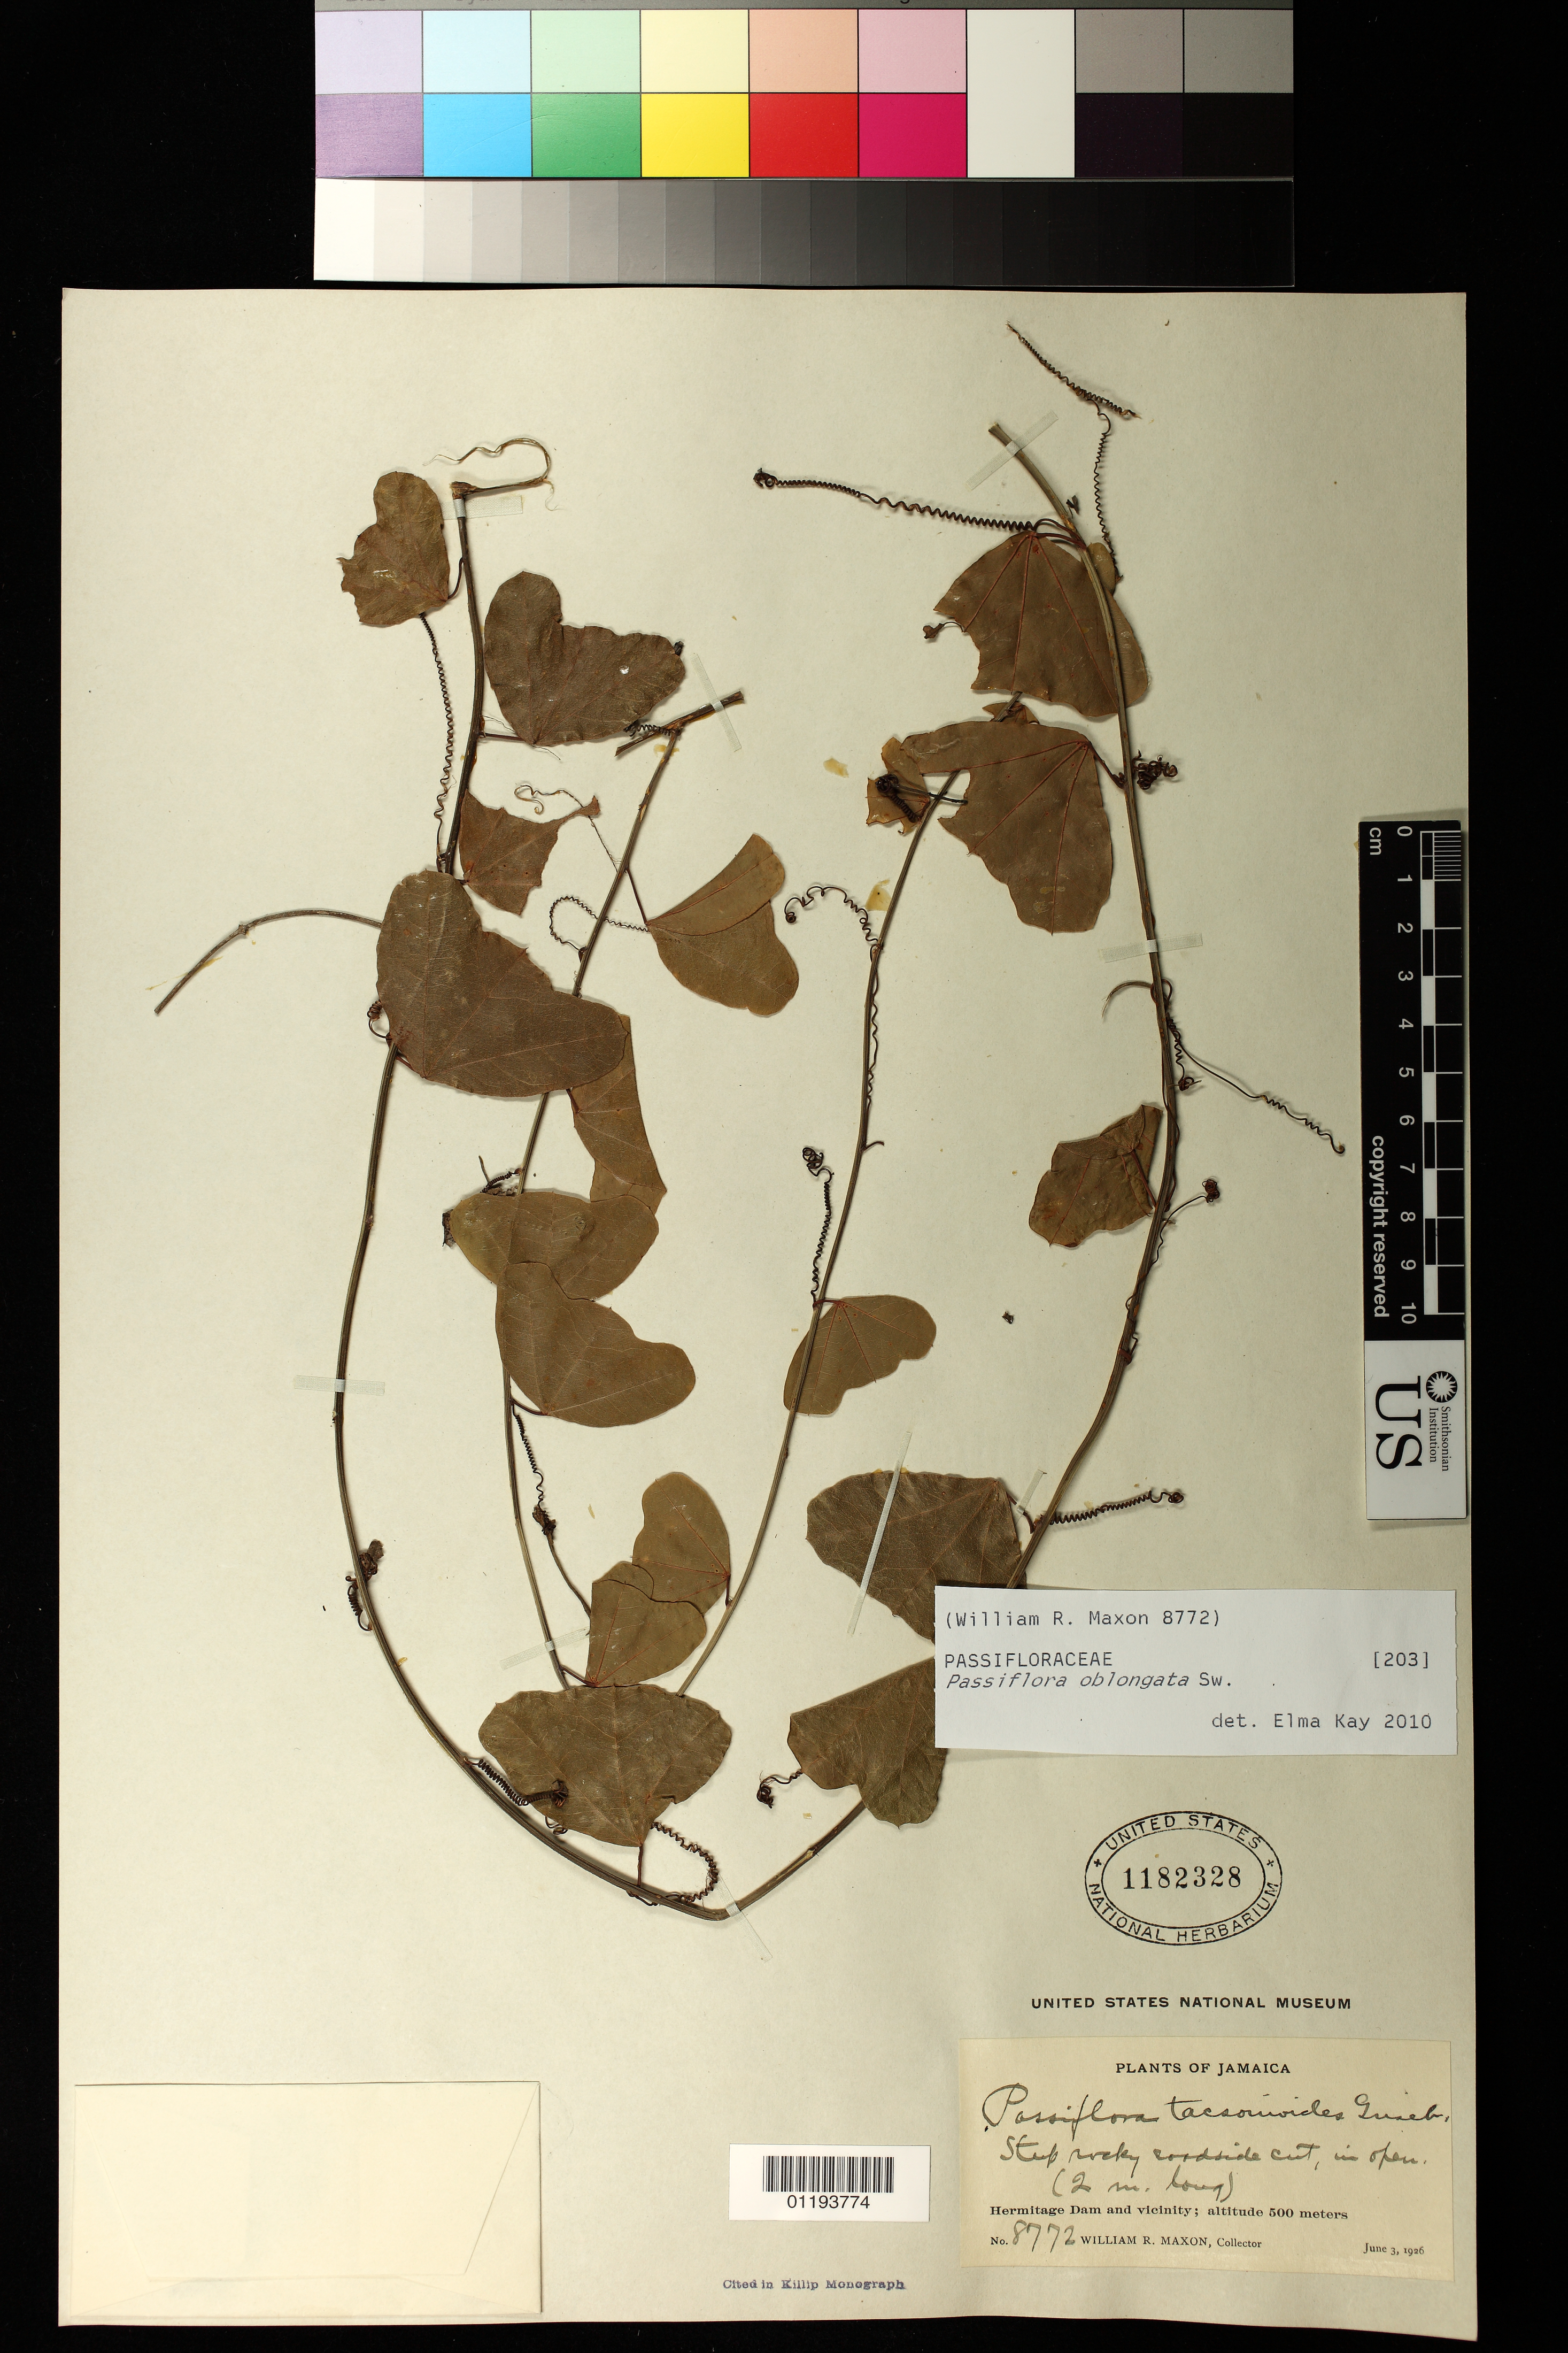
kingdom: Plantae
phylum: Tracheophyta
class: Magnoliopsida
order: Malpighiales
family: Passifloraceae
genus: Passiflora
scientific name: Passiflora oblongata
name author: Sw.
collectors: W. R. Maxon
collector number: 8772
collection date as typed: Jun 3 1926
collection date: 1926-06-03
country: Jamaica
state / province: Saint Andrew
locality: Hermitage Dam [Reservoir] and vicinity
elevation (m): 500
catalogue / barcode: US 1182328